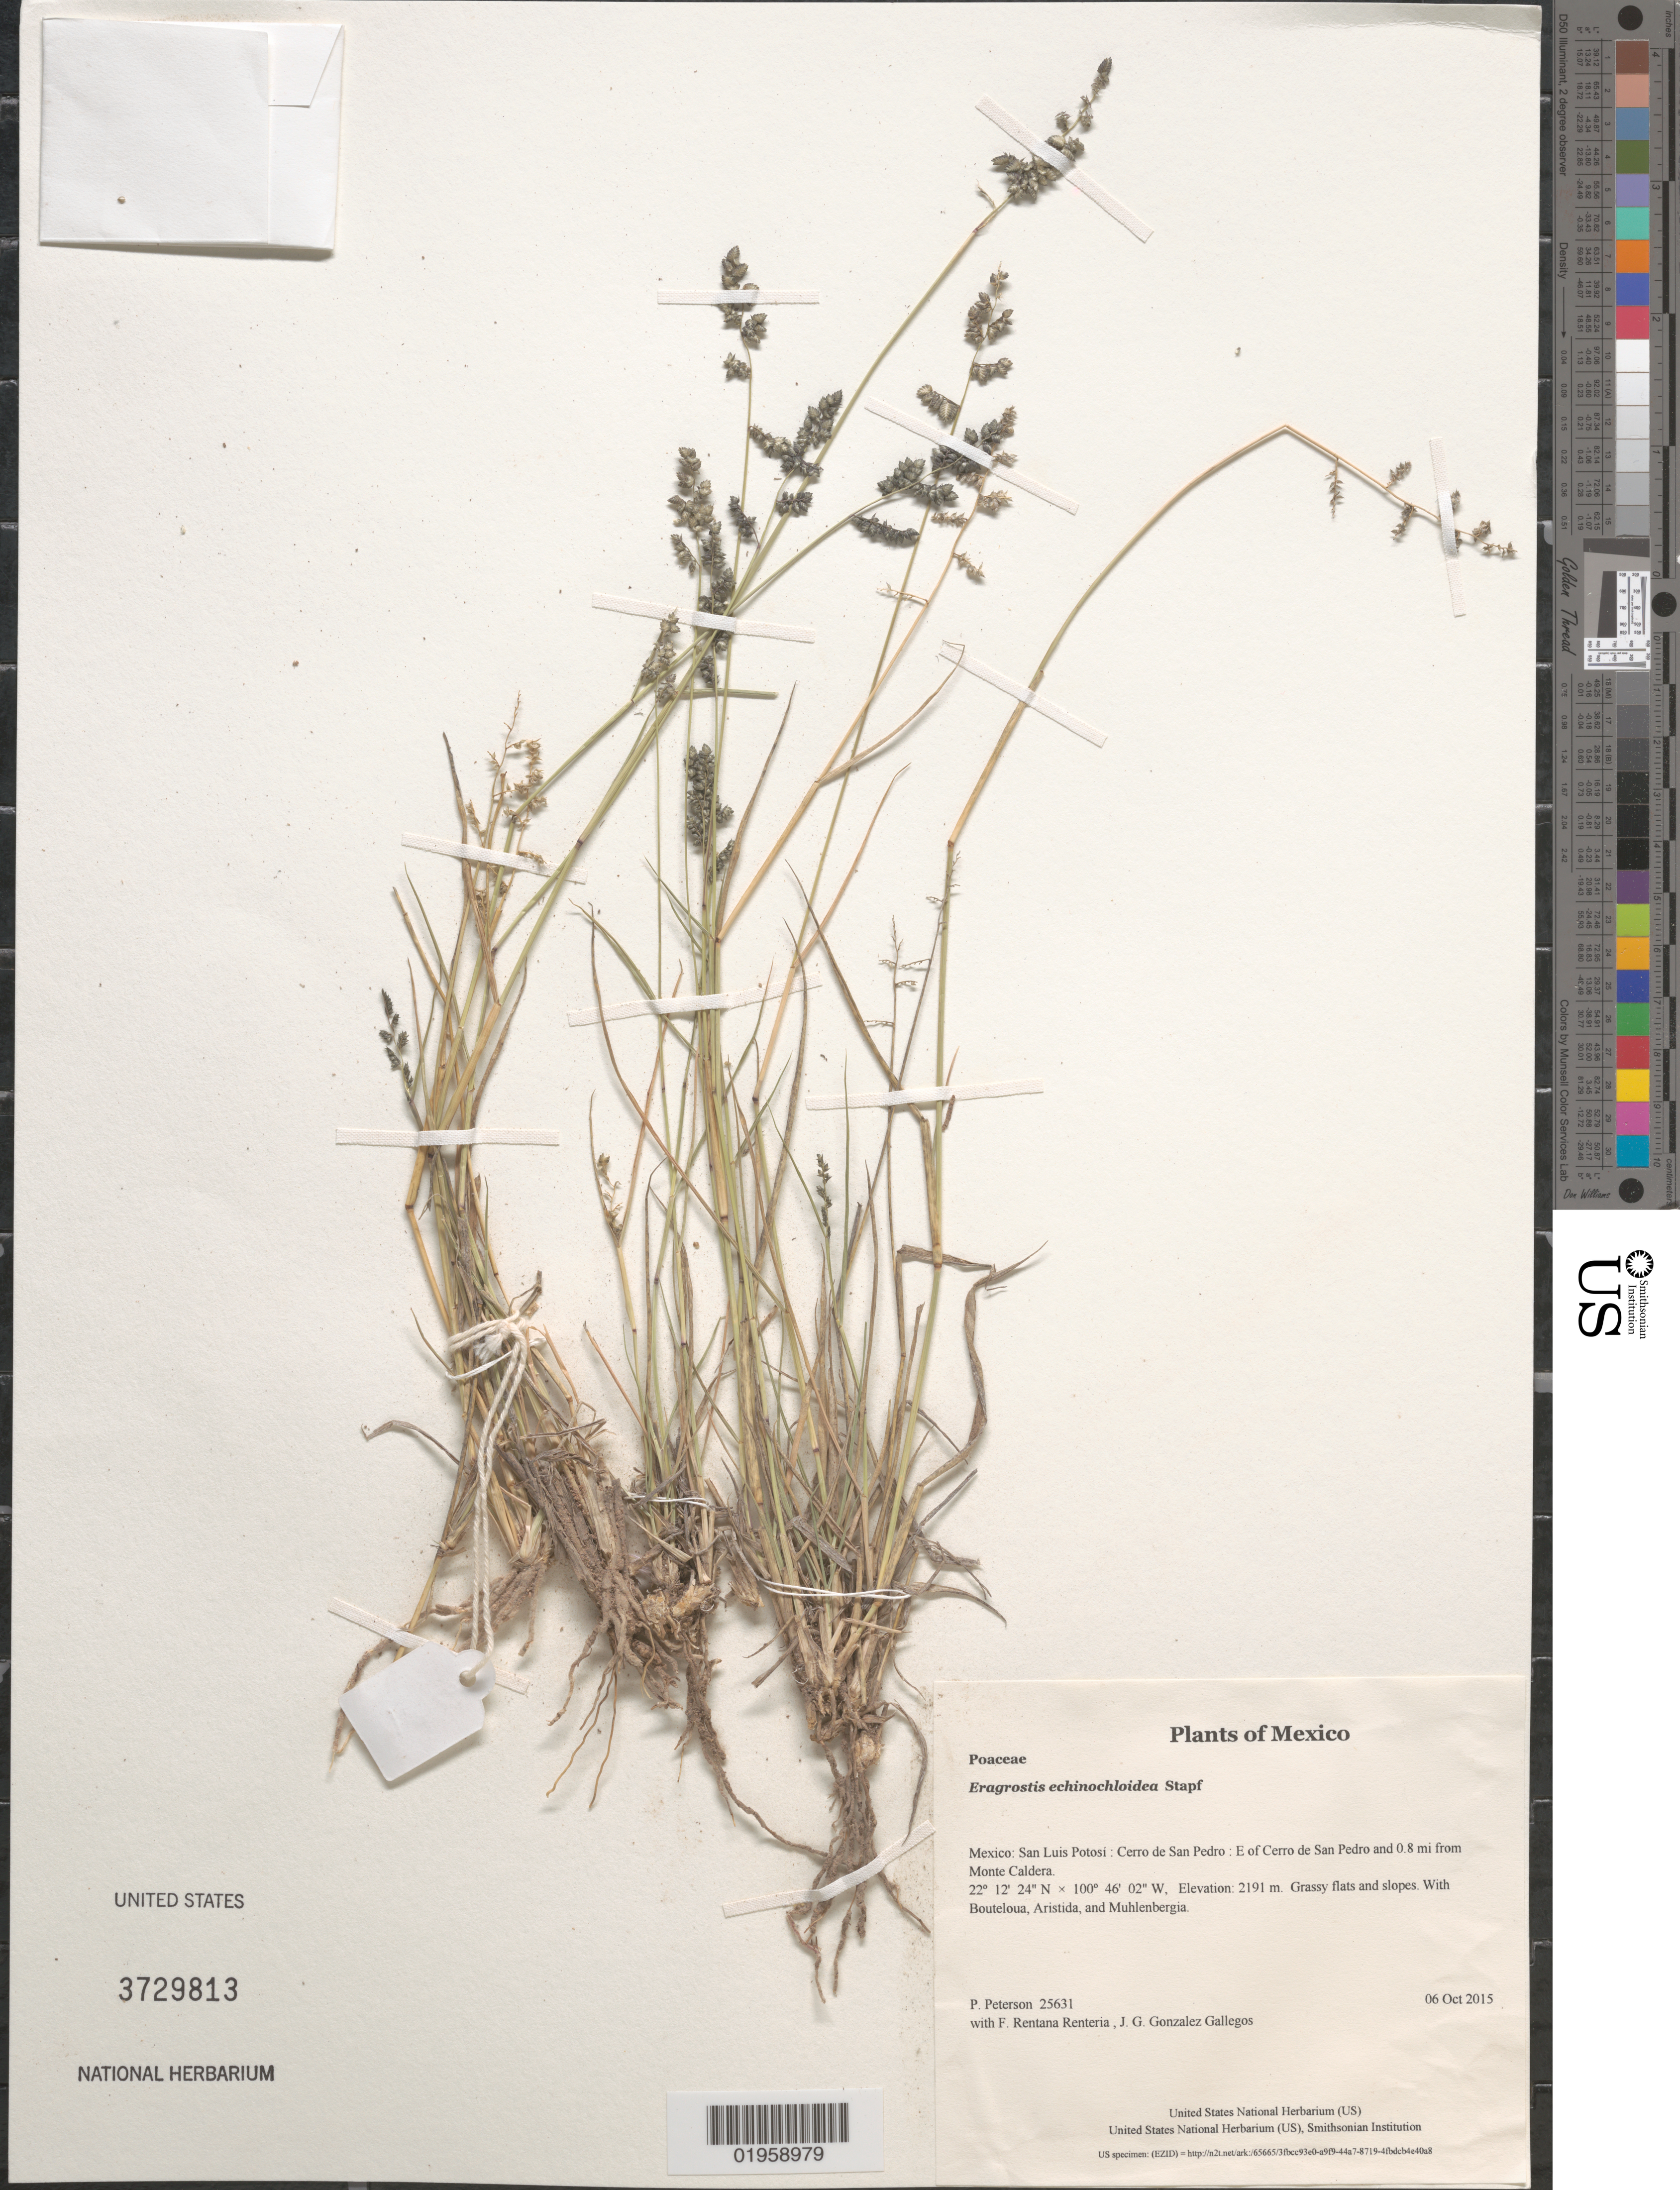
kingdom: Plantae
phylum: Tracheophyta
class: Liliopsida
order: Poales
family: Poaceae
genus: Eragrostis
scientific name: Eragrostis echinochloidea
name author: Stapf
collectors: P. M. Peterson, F. Rentana Renteria & J. G. Gonzalez Gallegos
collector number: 25631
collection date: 2015-10-06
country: Mexico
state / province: San Luis Potosí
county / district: Cerro de San Pedro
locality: E of Cerro de San Pedro and 0.8 mi from Monte Caldera.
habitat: Grassy flats and slopes.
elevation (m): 2191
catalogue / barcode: US 3729813